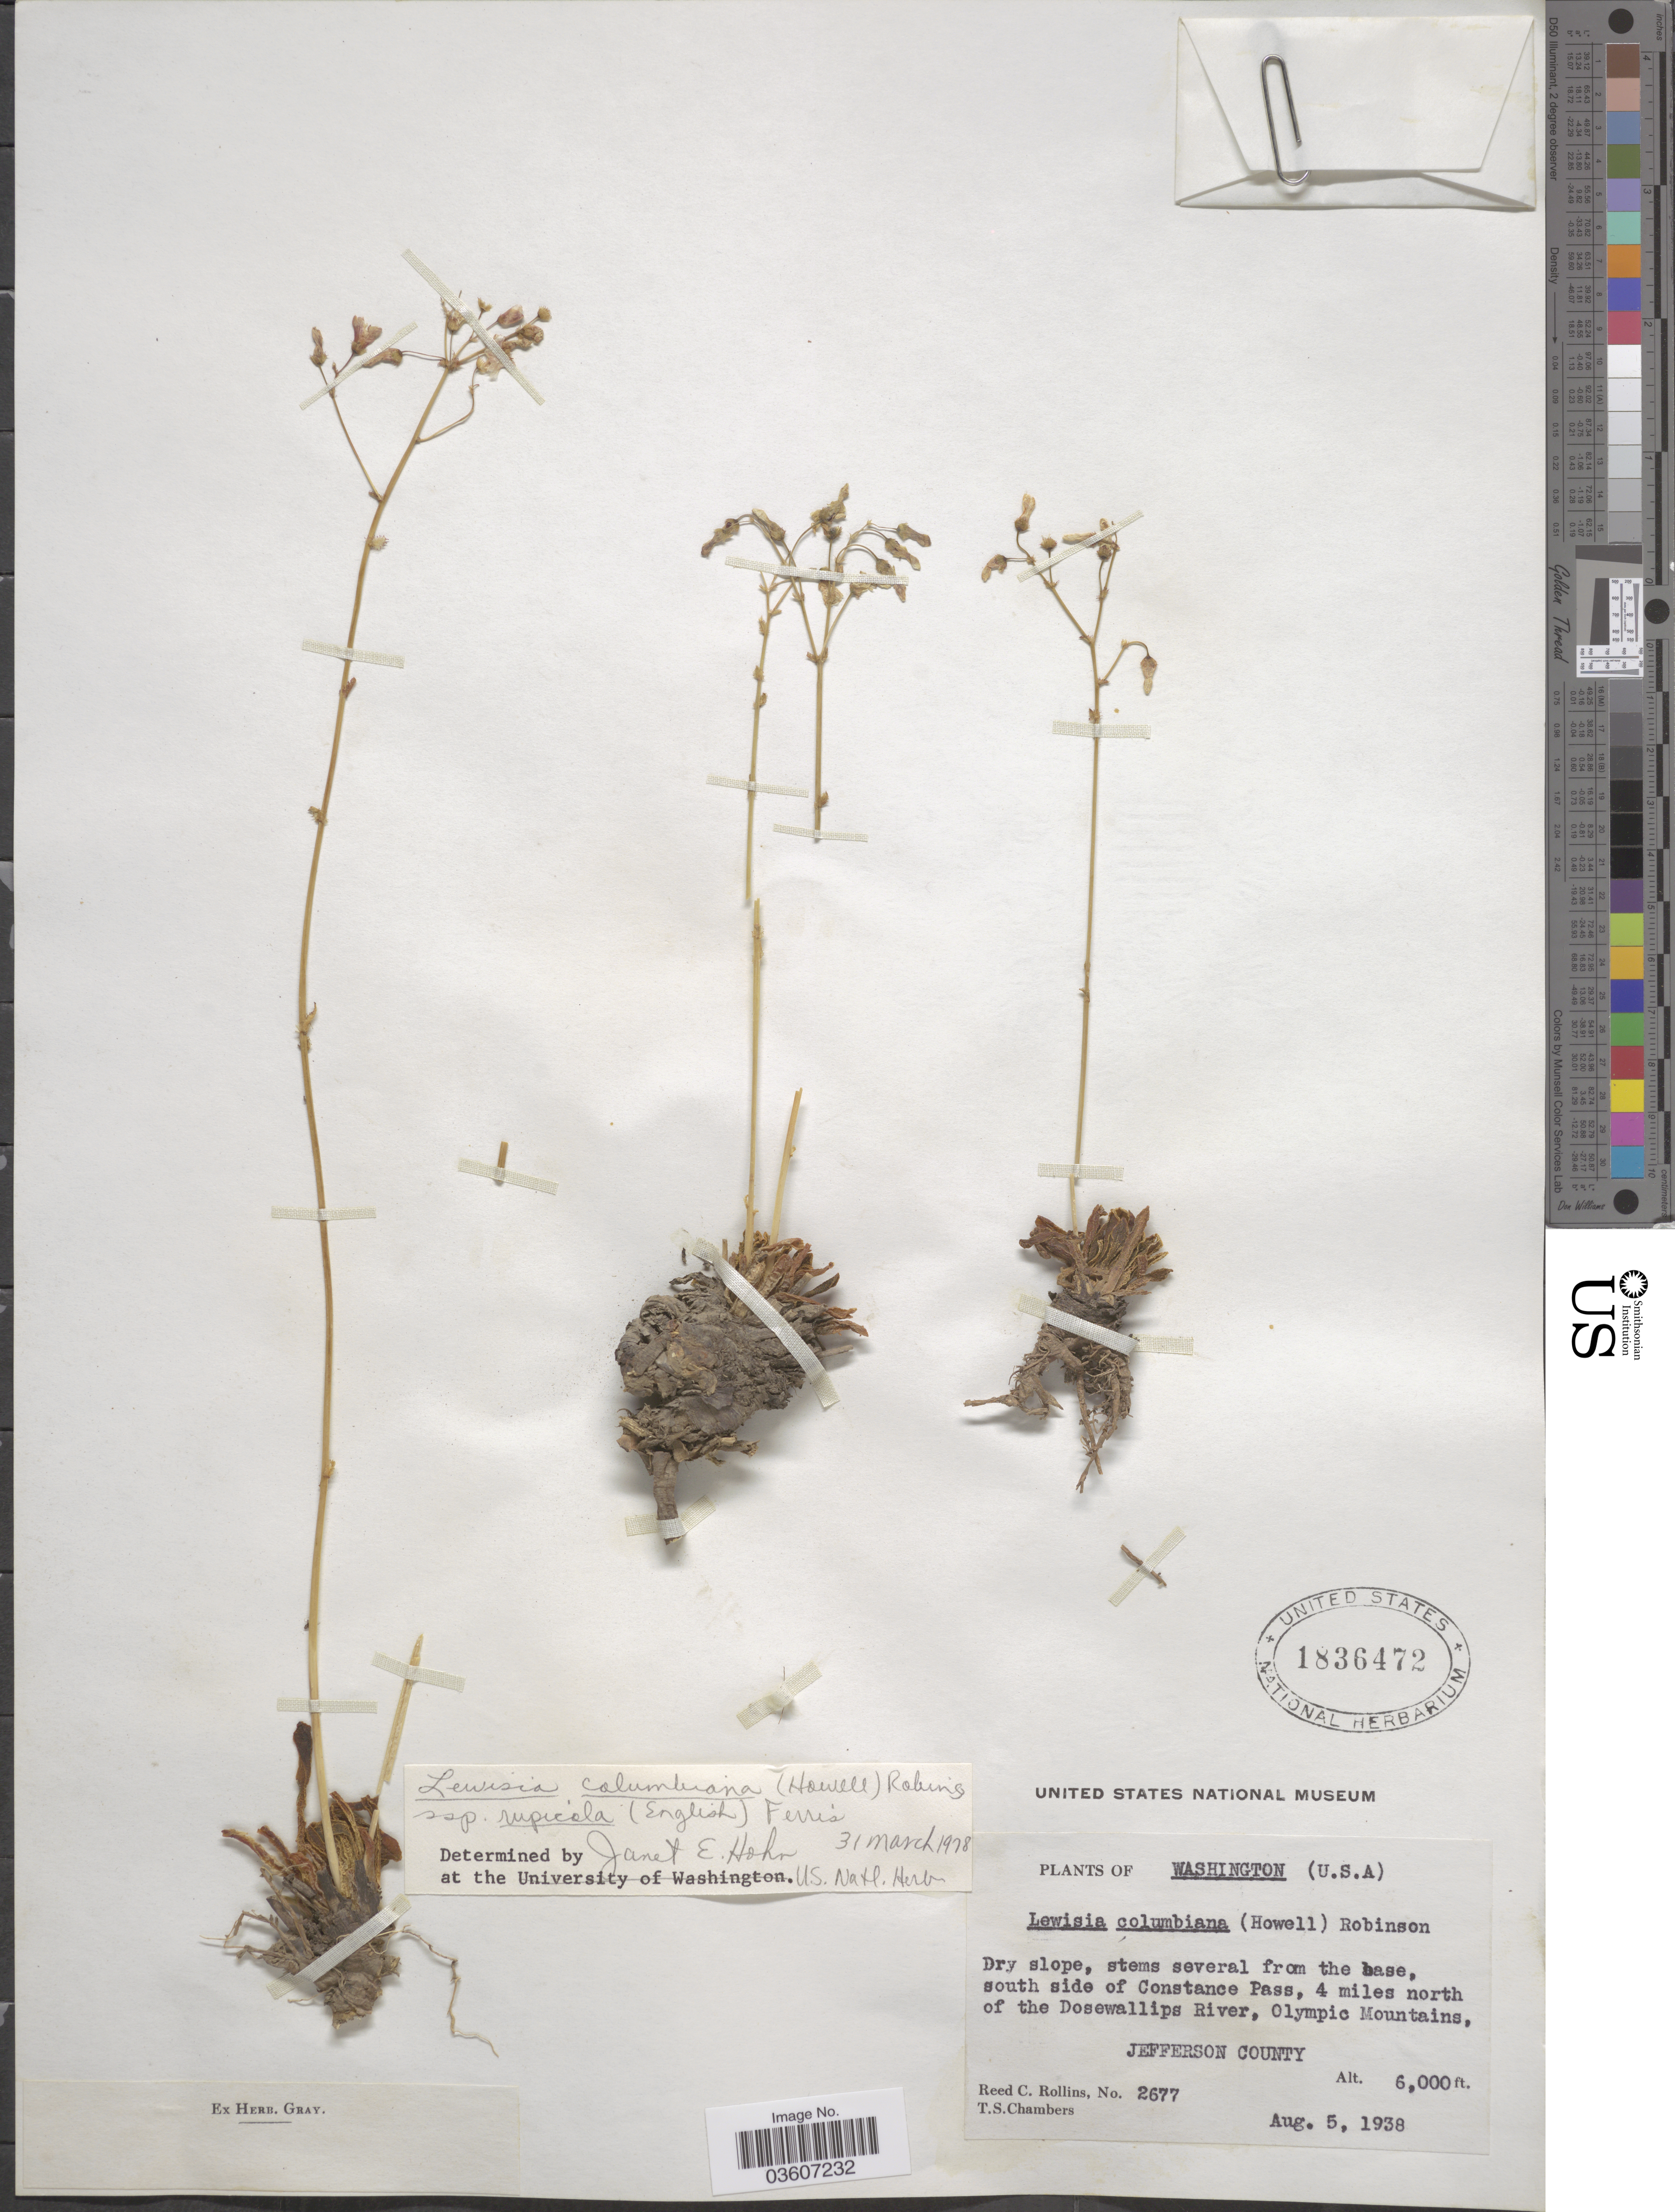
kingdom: Plantae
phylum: Tracheophyta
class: Magnoliopsida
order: Caryophyllales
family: Montiaceae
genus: Lewisia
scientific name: Lewisia columbiana var. rupicola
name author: (English) C.L. Hitchc.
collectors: R. C. Rollins & T. Chambers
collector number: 2677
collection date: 1938-08-05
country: United States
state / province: Washington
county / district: Jefferson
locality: U. S. A. South side of Constance Pass, 4 miles north of the Dosewallips River, Olympic Mountains, Jefferson County.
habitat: dry slope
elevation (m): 1829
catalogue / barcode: US 1836472